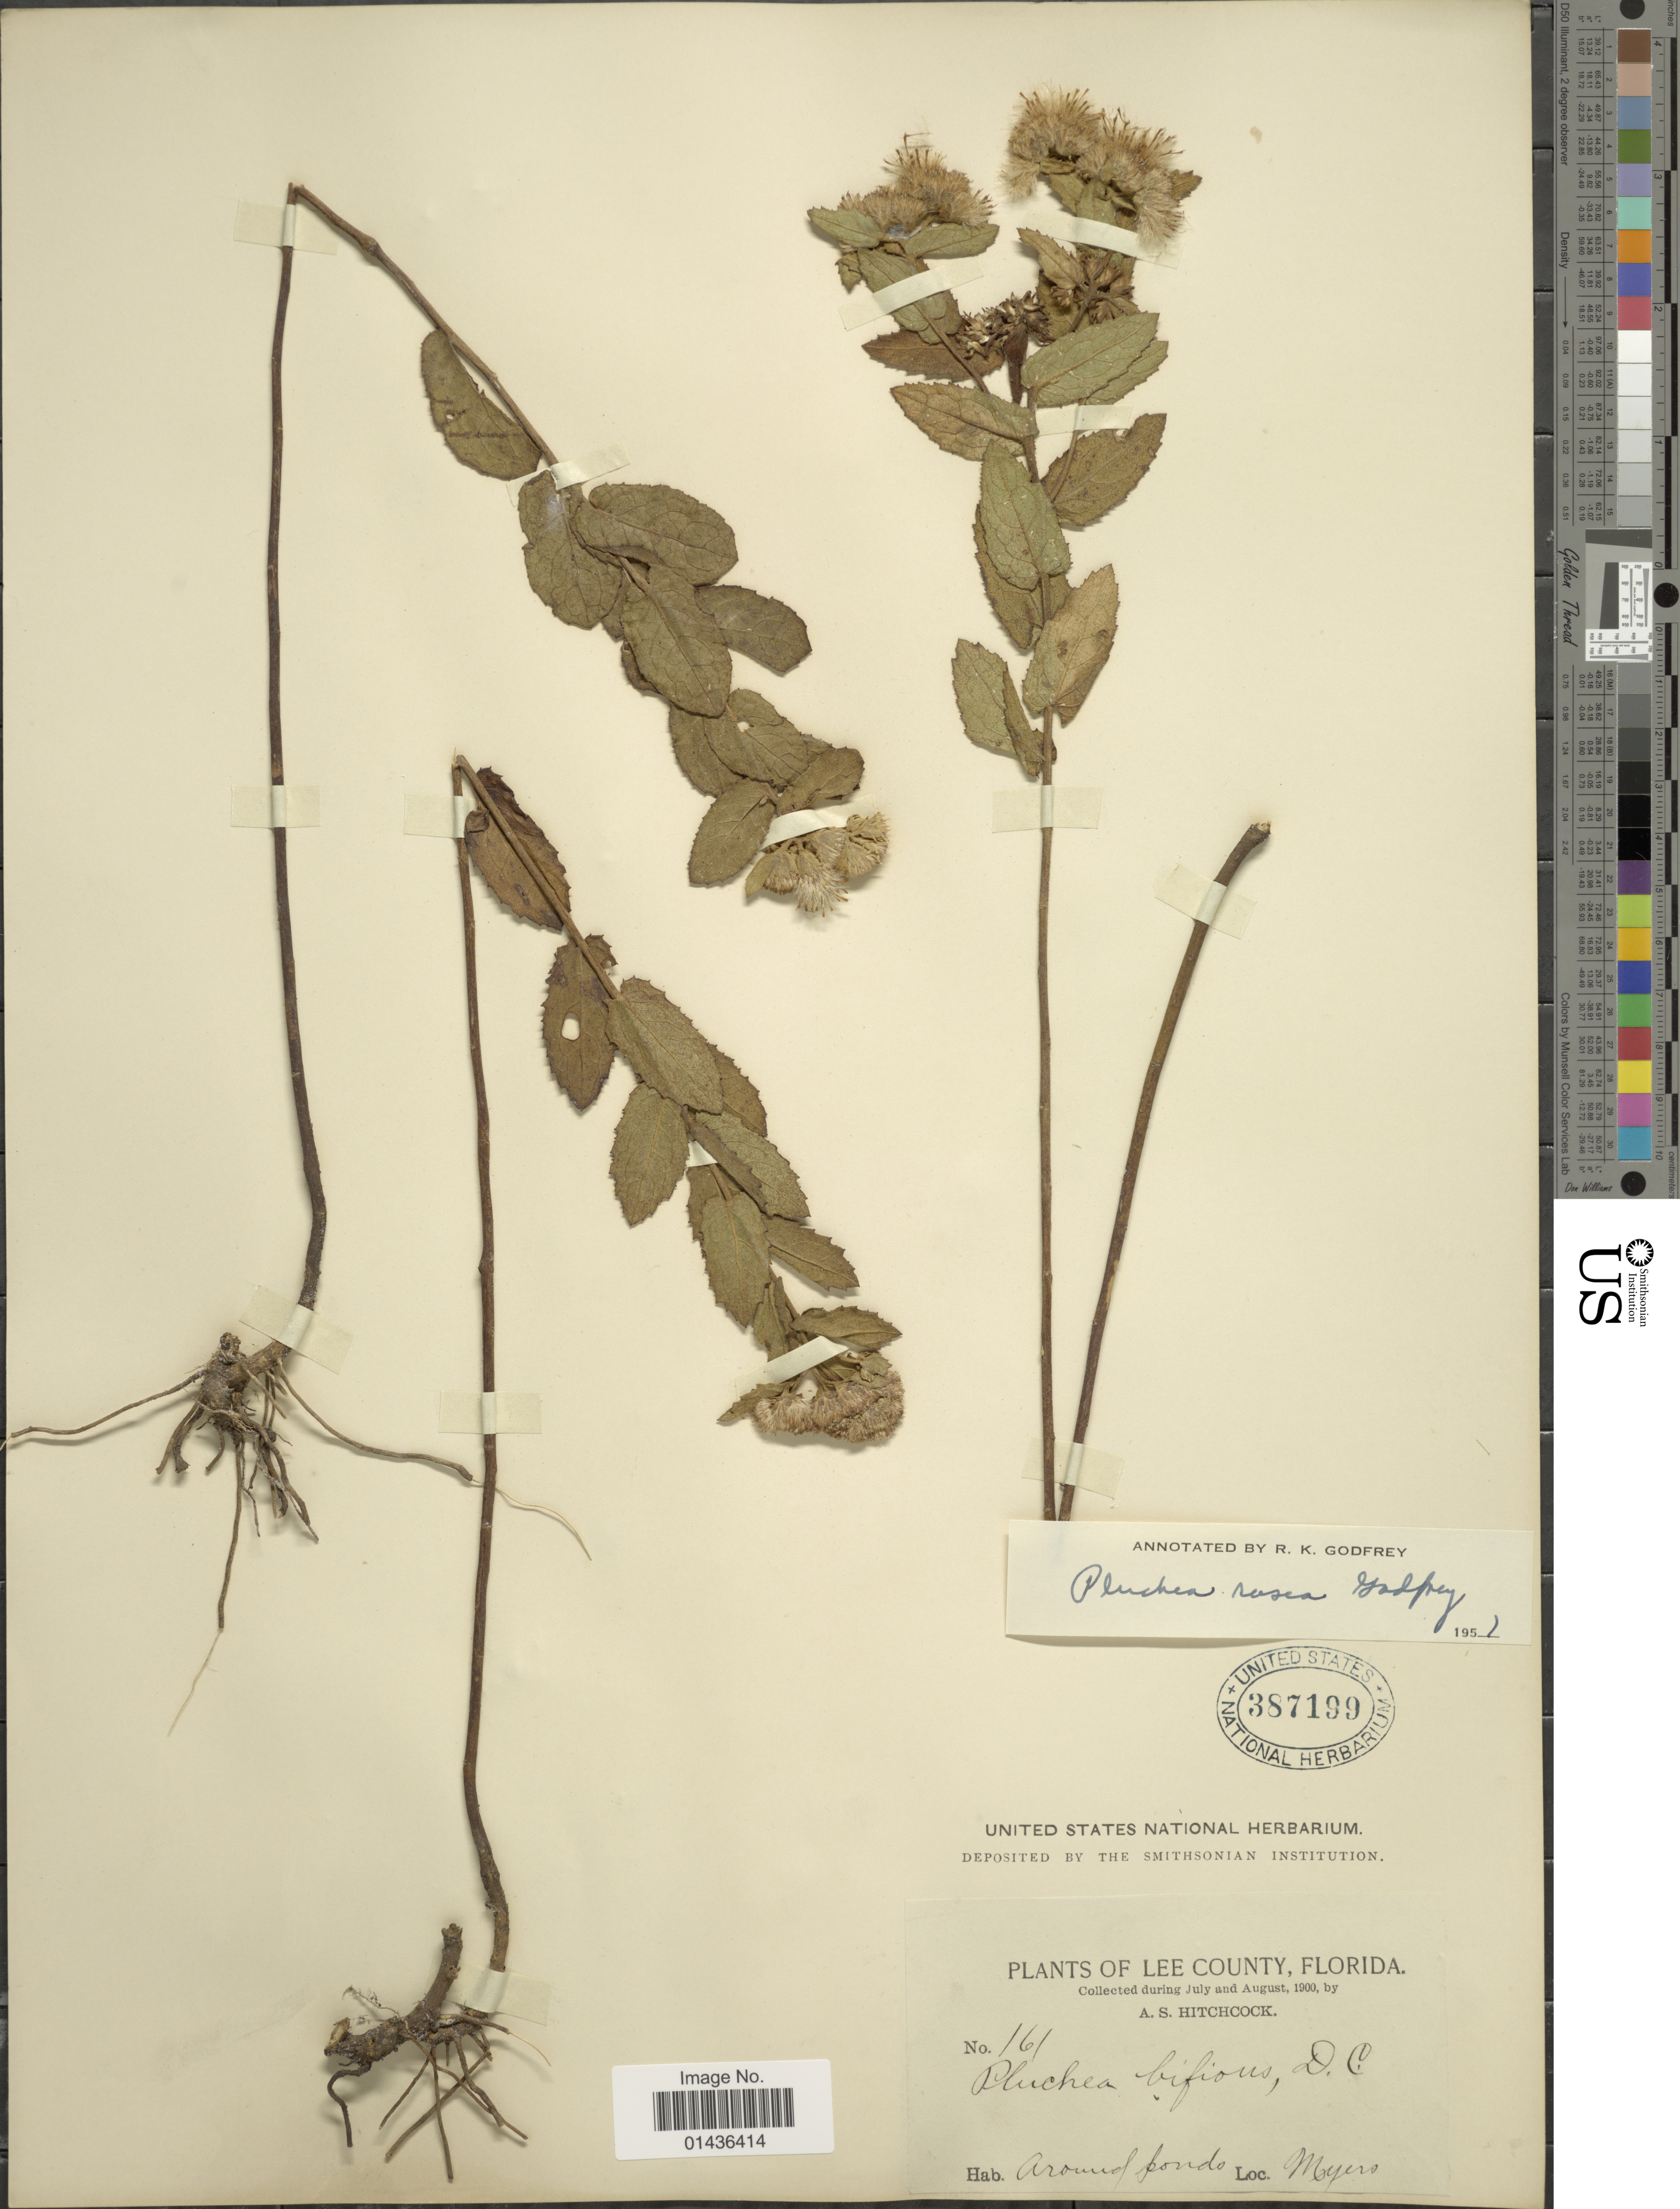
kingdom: Plantae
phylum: Tracheophyta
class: Magnoliopsida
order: Asterales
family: Asteraceae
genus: Pluchea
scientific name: Pluchea rosea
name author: R.K. Godfrey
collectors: A. S. Hitchcock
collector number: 161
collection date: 1900-07/1900-08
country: United States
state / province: Florida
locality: Lee County, Myers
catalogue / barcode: US 387199